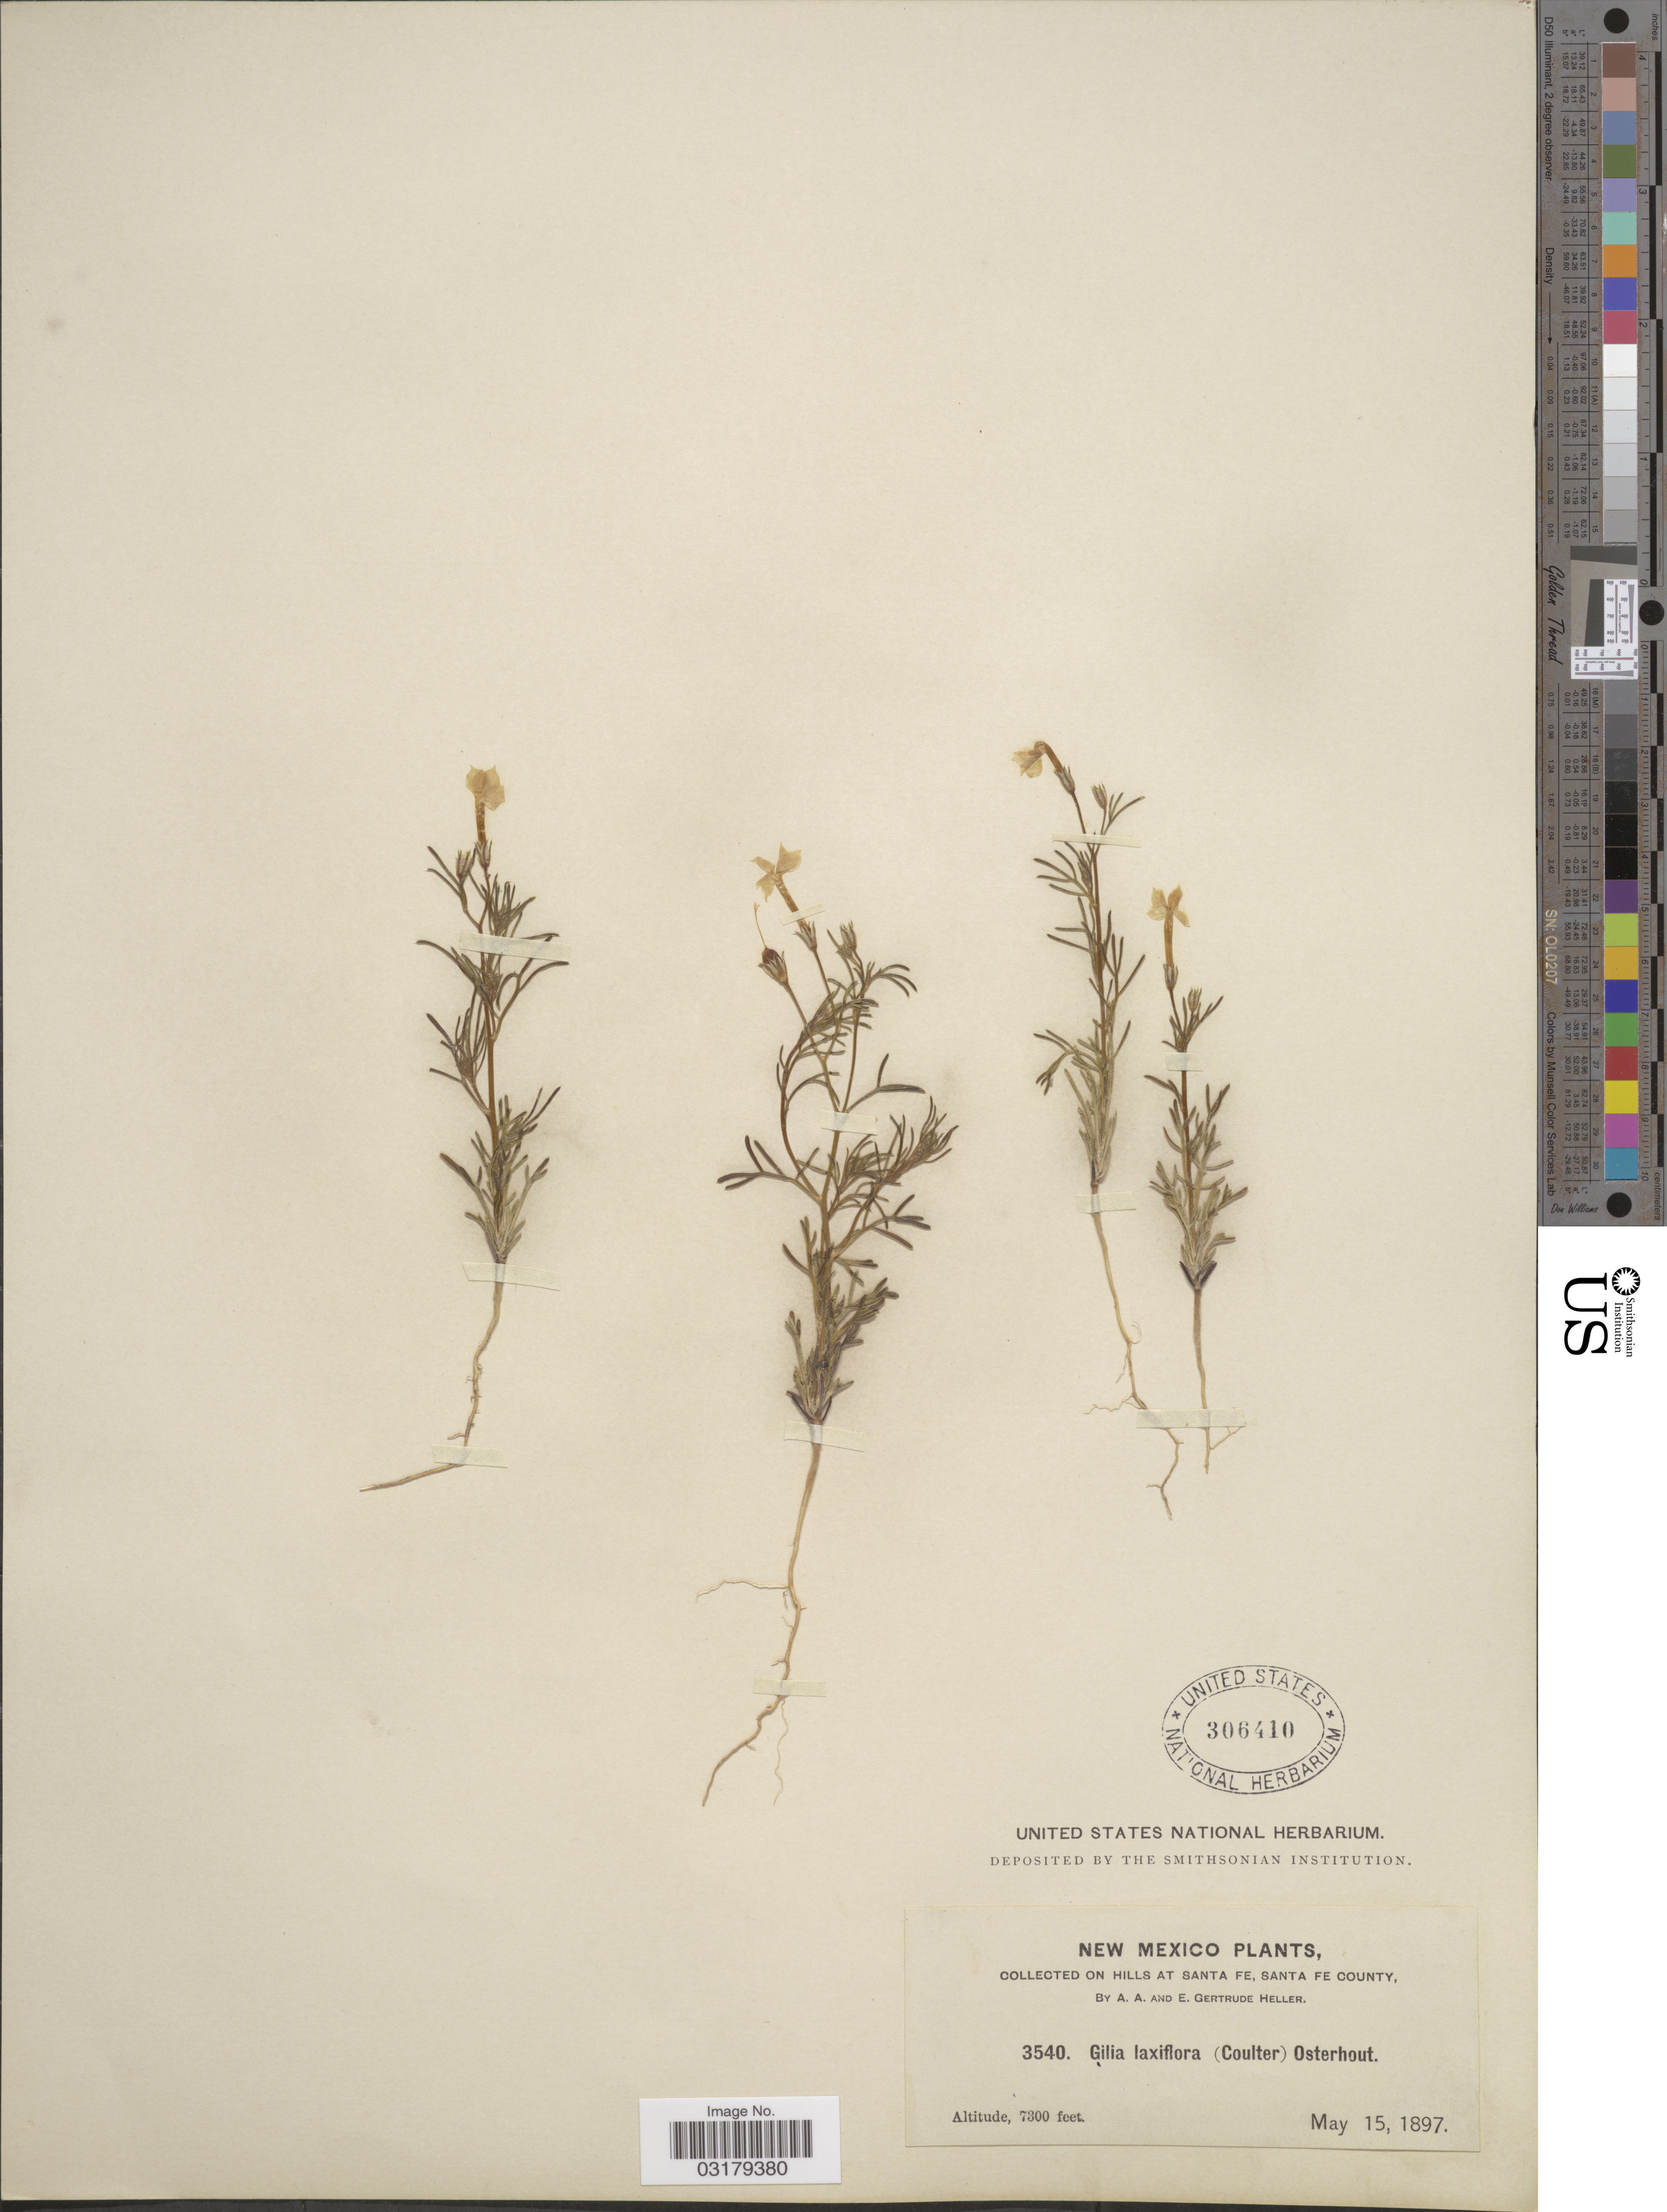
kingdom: Plantae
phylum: Tracheophyta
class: Magnoliopsida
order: Ericales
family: Polemoniaceae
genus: Ipomopsis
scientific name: Ipomopsis laxiflora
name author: (J.M. Coult.) V.E. Grant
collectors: A. A. Heller & E. Gertrude Heller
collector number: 3450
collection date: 1897-05-15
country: United States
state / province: New Mexico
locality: Hills at Santa Fe, Santa Fe County.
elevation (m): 2225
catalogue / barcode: US 306410